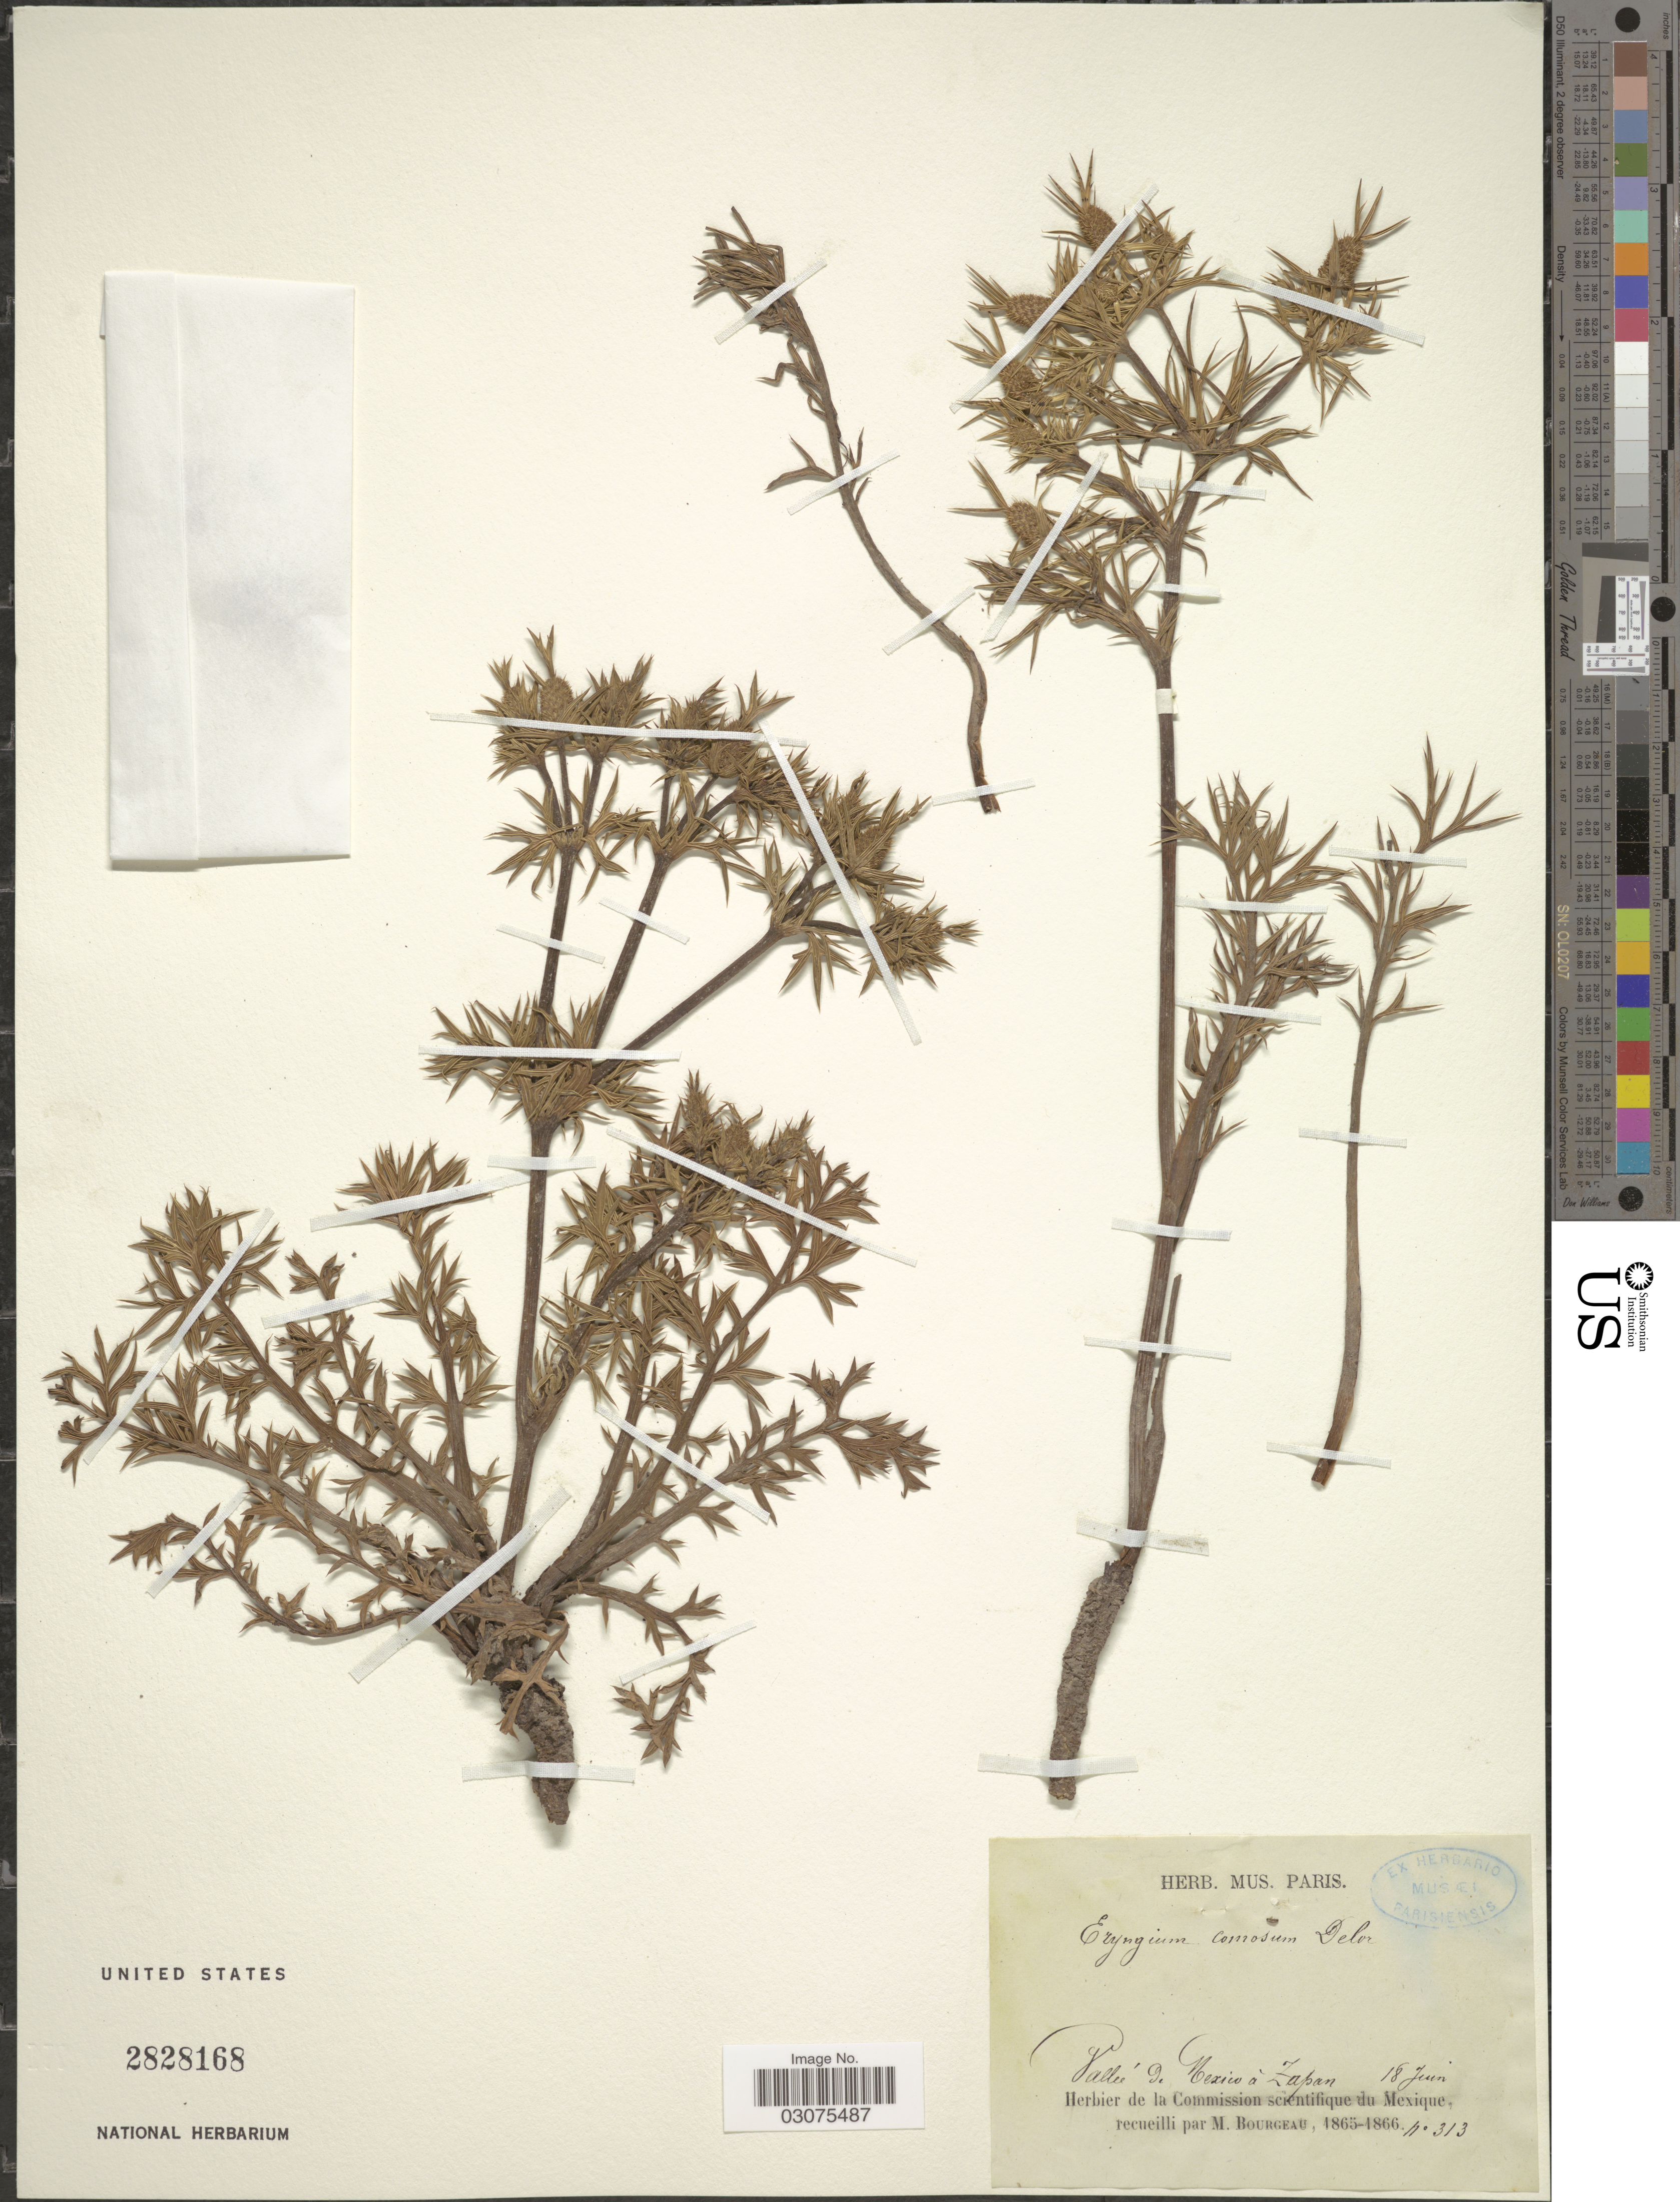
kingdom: Plantae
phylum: Tracheophyta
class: Magnoliopsida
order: Apiales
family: Apiaceae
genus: Eryngium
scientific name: Eryngium comosum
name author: F. Delaroche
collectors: ex herb. Mus. Paris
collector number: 313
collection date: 1865-06-18/1866-06-18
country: Mexico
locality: Vallée de Mexico á Zapan.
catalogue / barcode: US 2828168